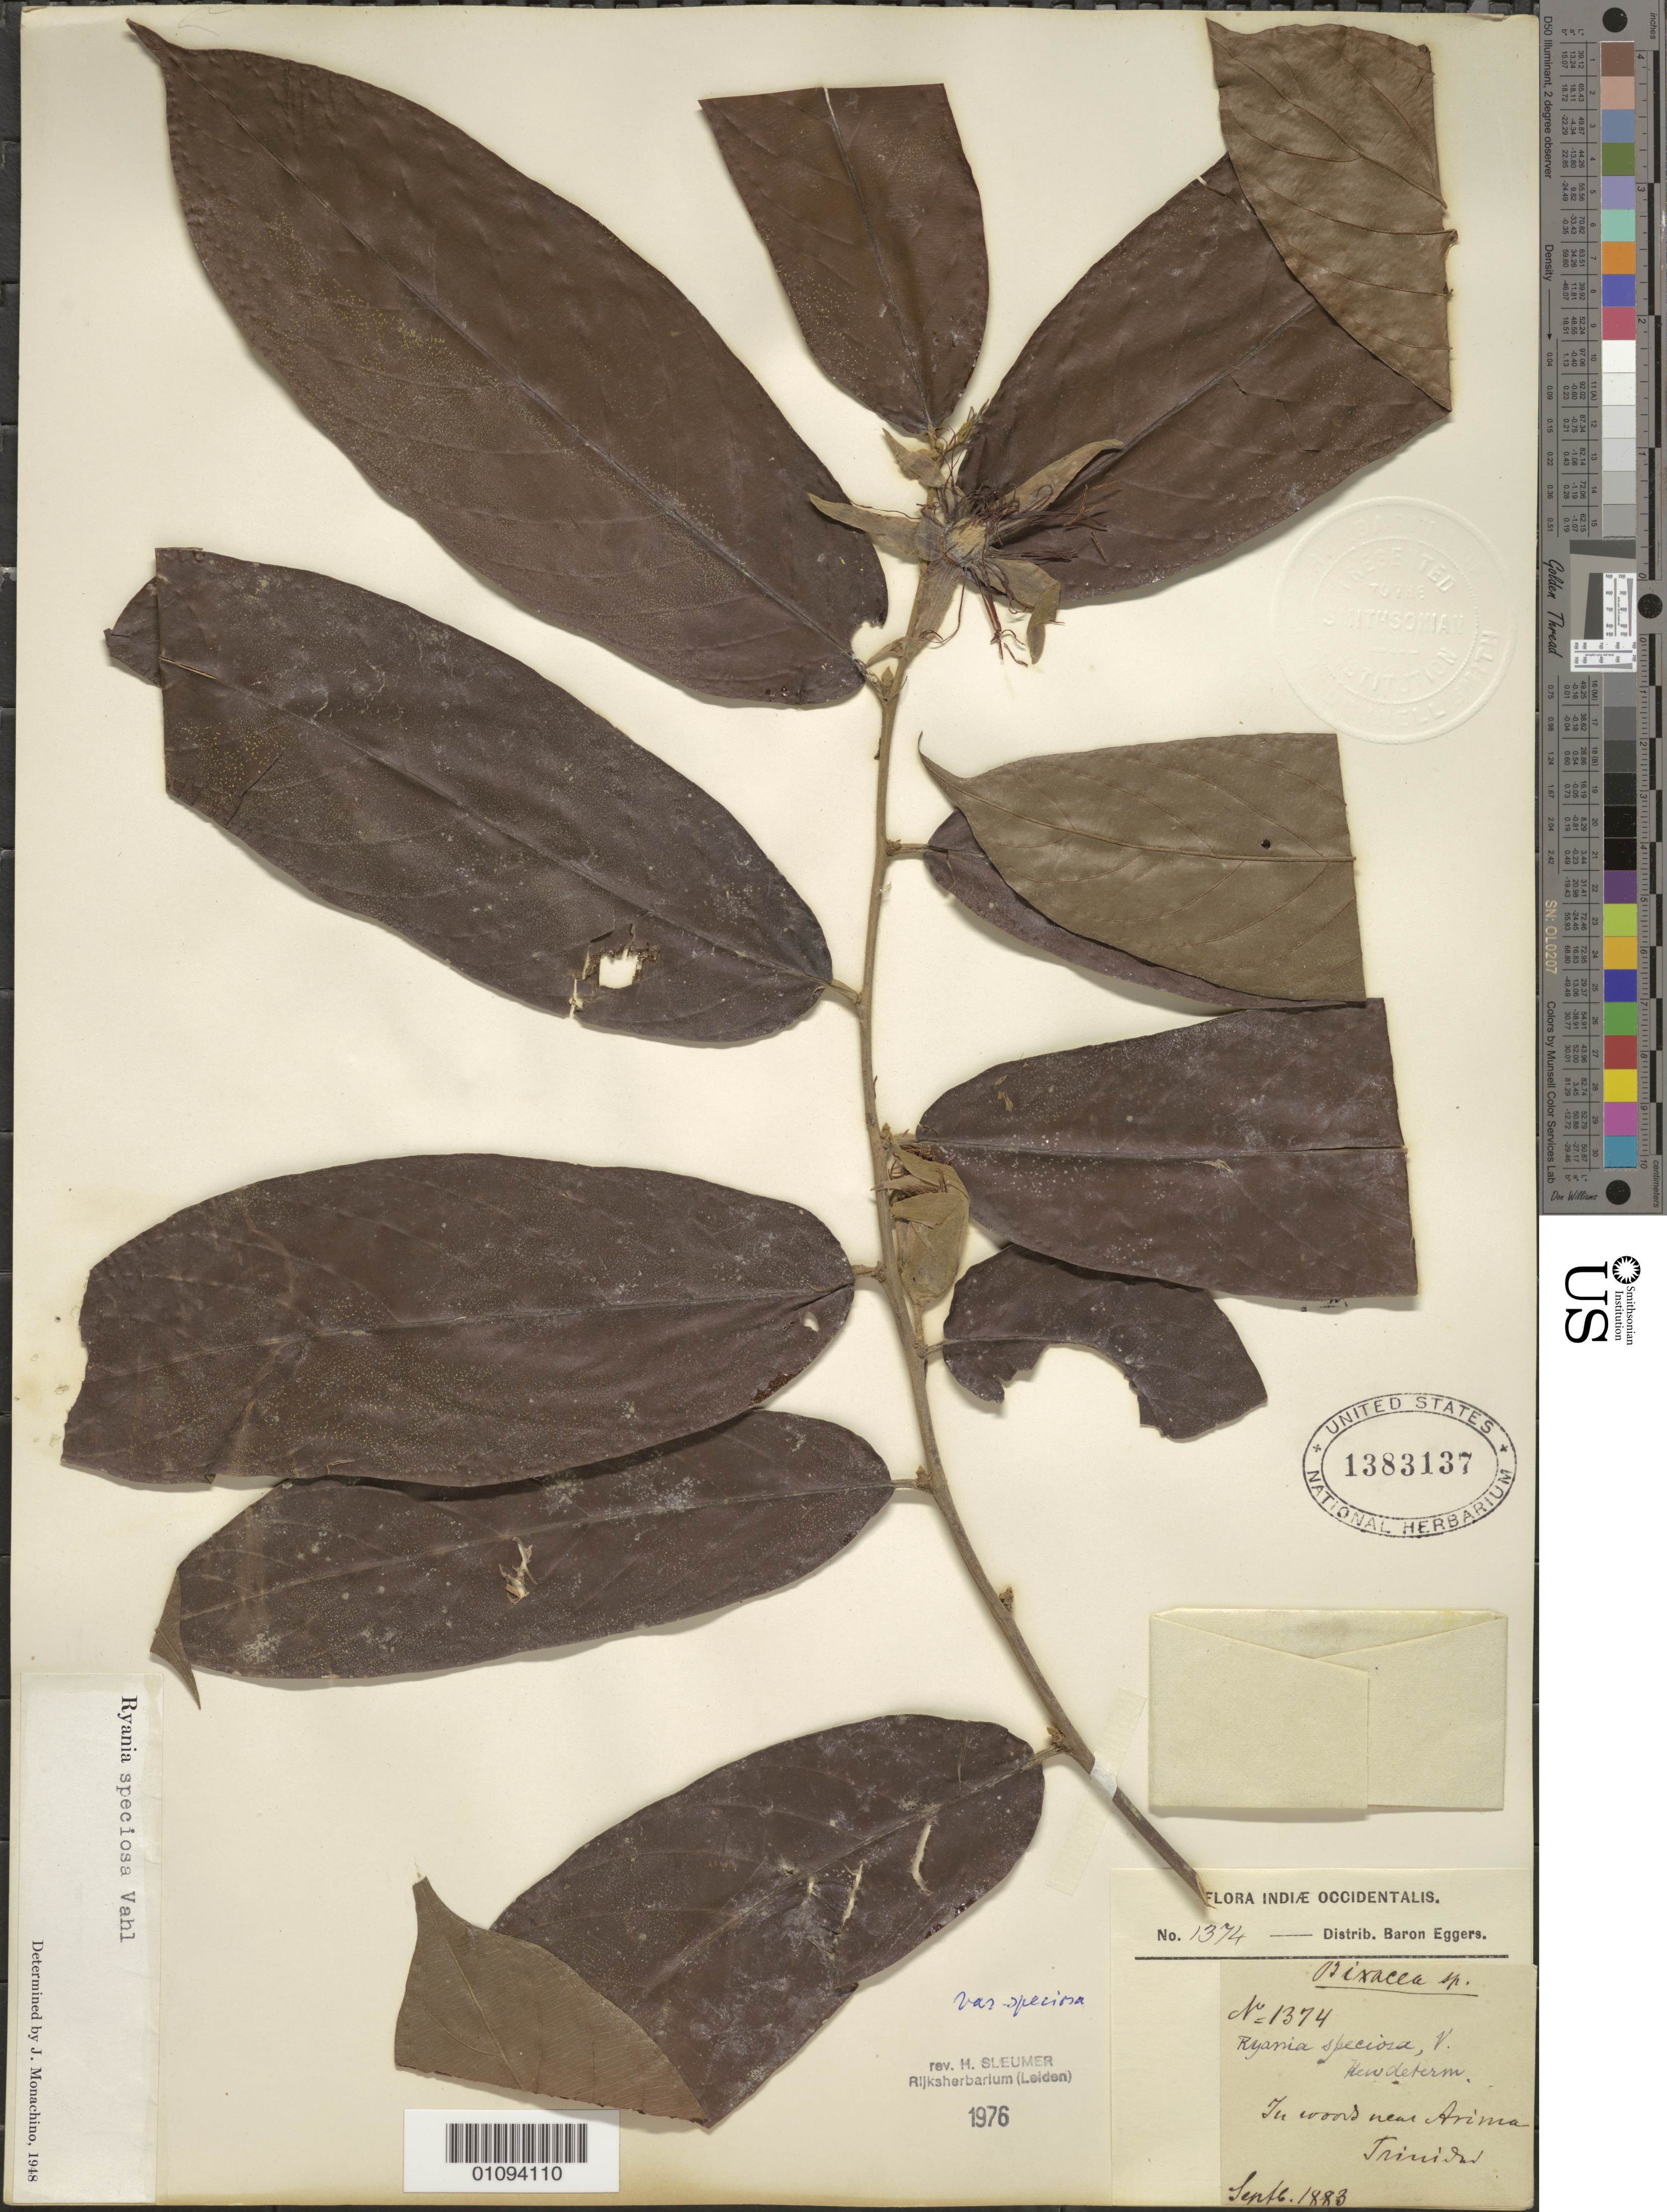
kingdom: Plantae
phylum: Tracheophyta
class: Magnoliopsida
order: Malpighiales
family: Salicaceae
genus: Ryania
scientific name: Ryania speciosa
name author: Vahl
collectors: H. F. A. von Eggers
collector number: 1374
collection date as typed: Sep 1883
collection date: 1883-09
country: Trinidad and Tobago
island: Trinidad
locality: near Arima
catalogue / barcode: US 1383137